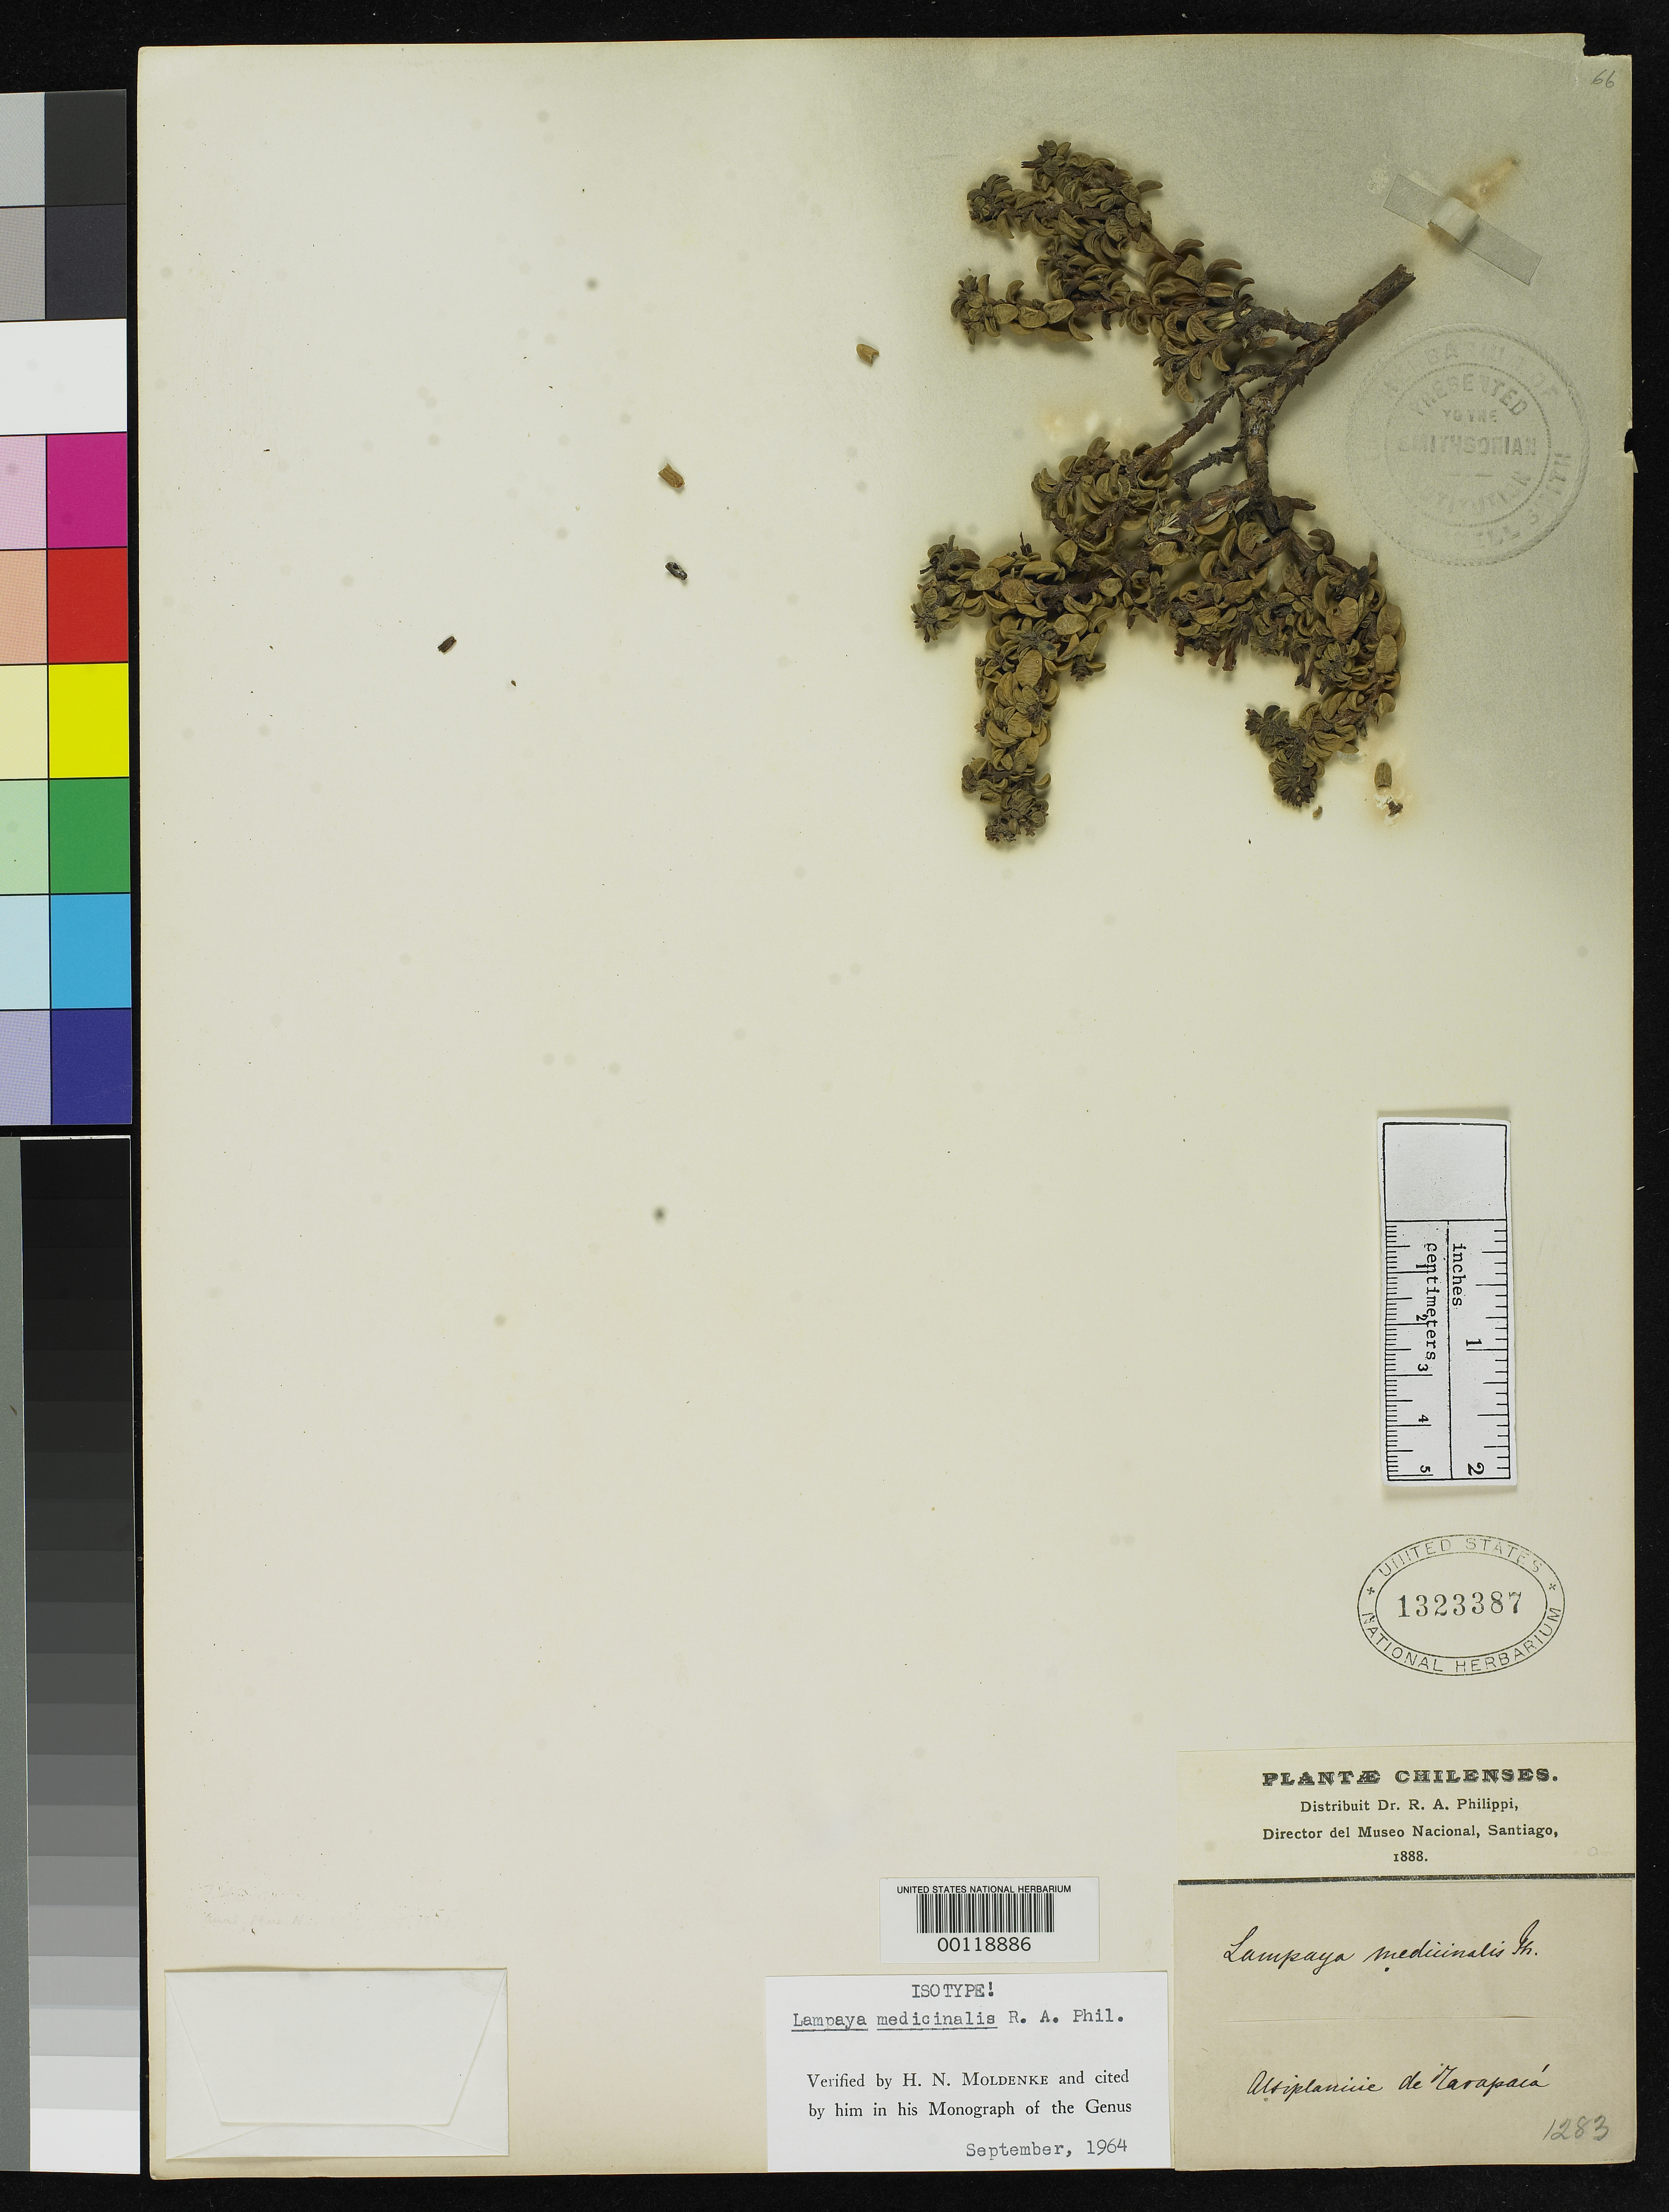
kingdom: Plantae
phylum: Tracheophyta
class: Magnoliopsida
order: Lamiales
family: Verbenaceae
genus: Lampayo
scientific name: Lampayo medicinalis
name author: Phil.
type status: Isotype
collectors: R. A. Philippi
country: Chile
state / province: Tarapacá (I)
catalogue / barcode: US 1323387